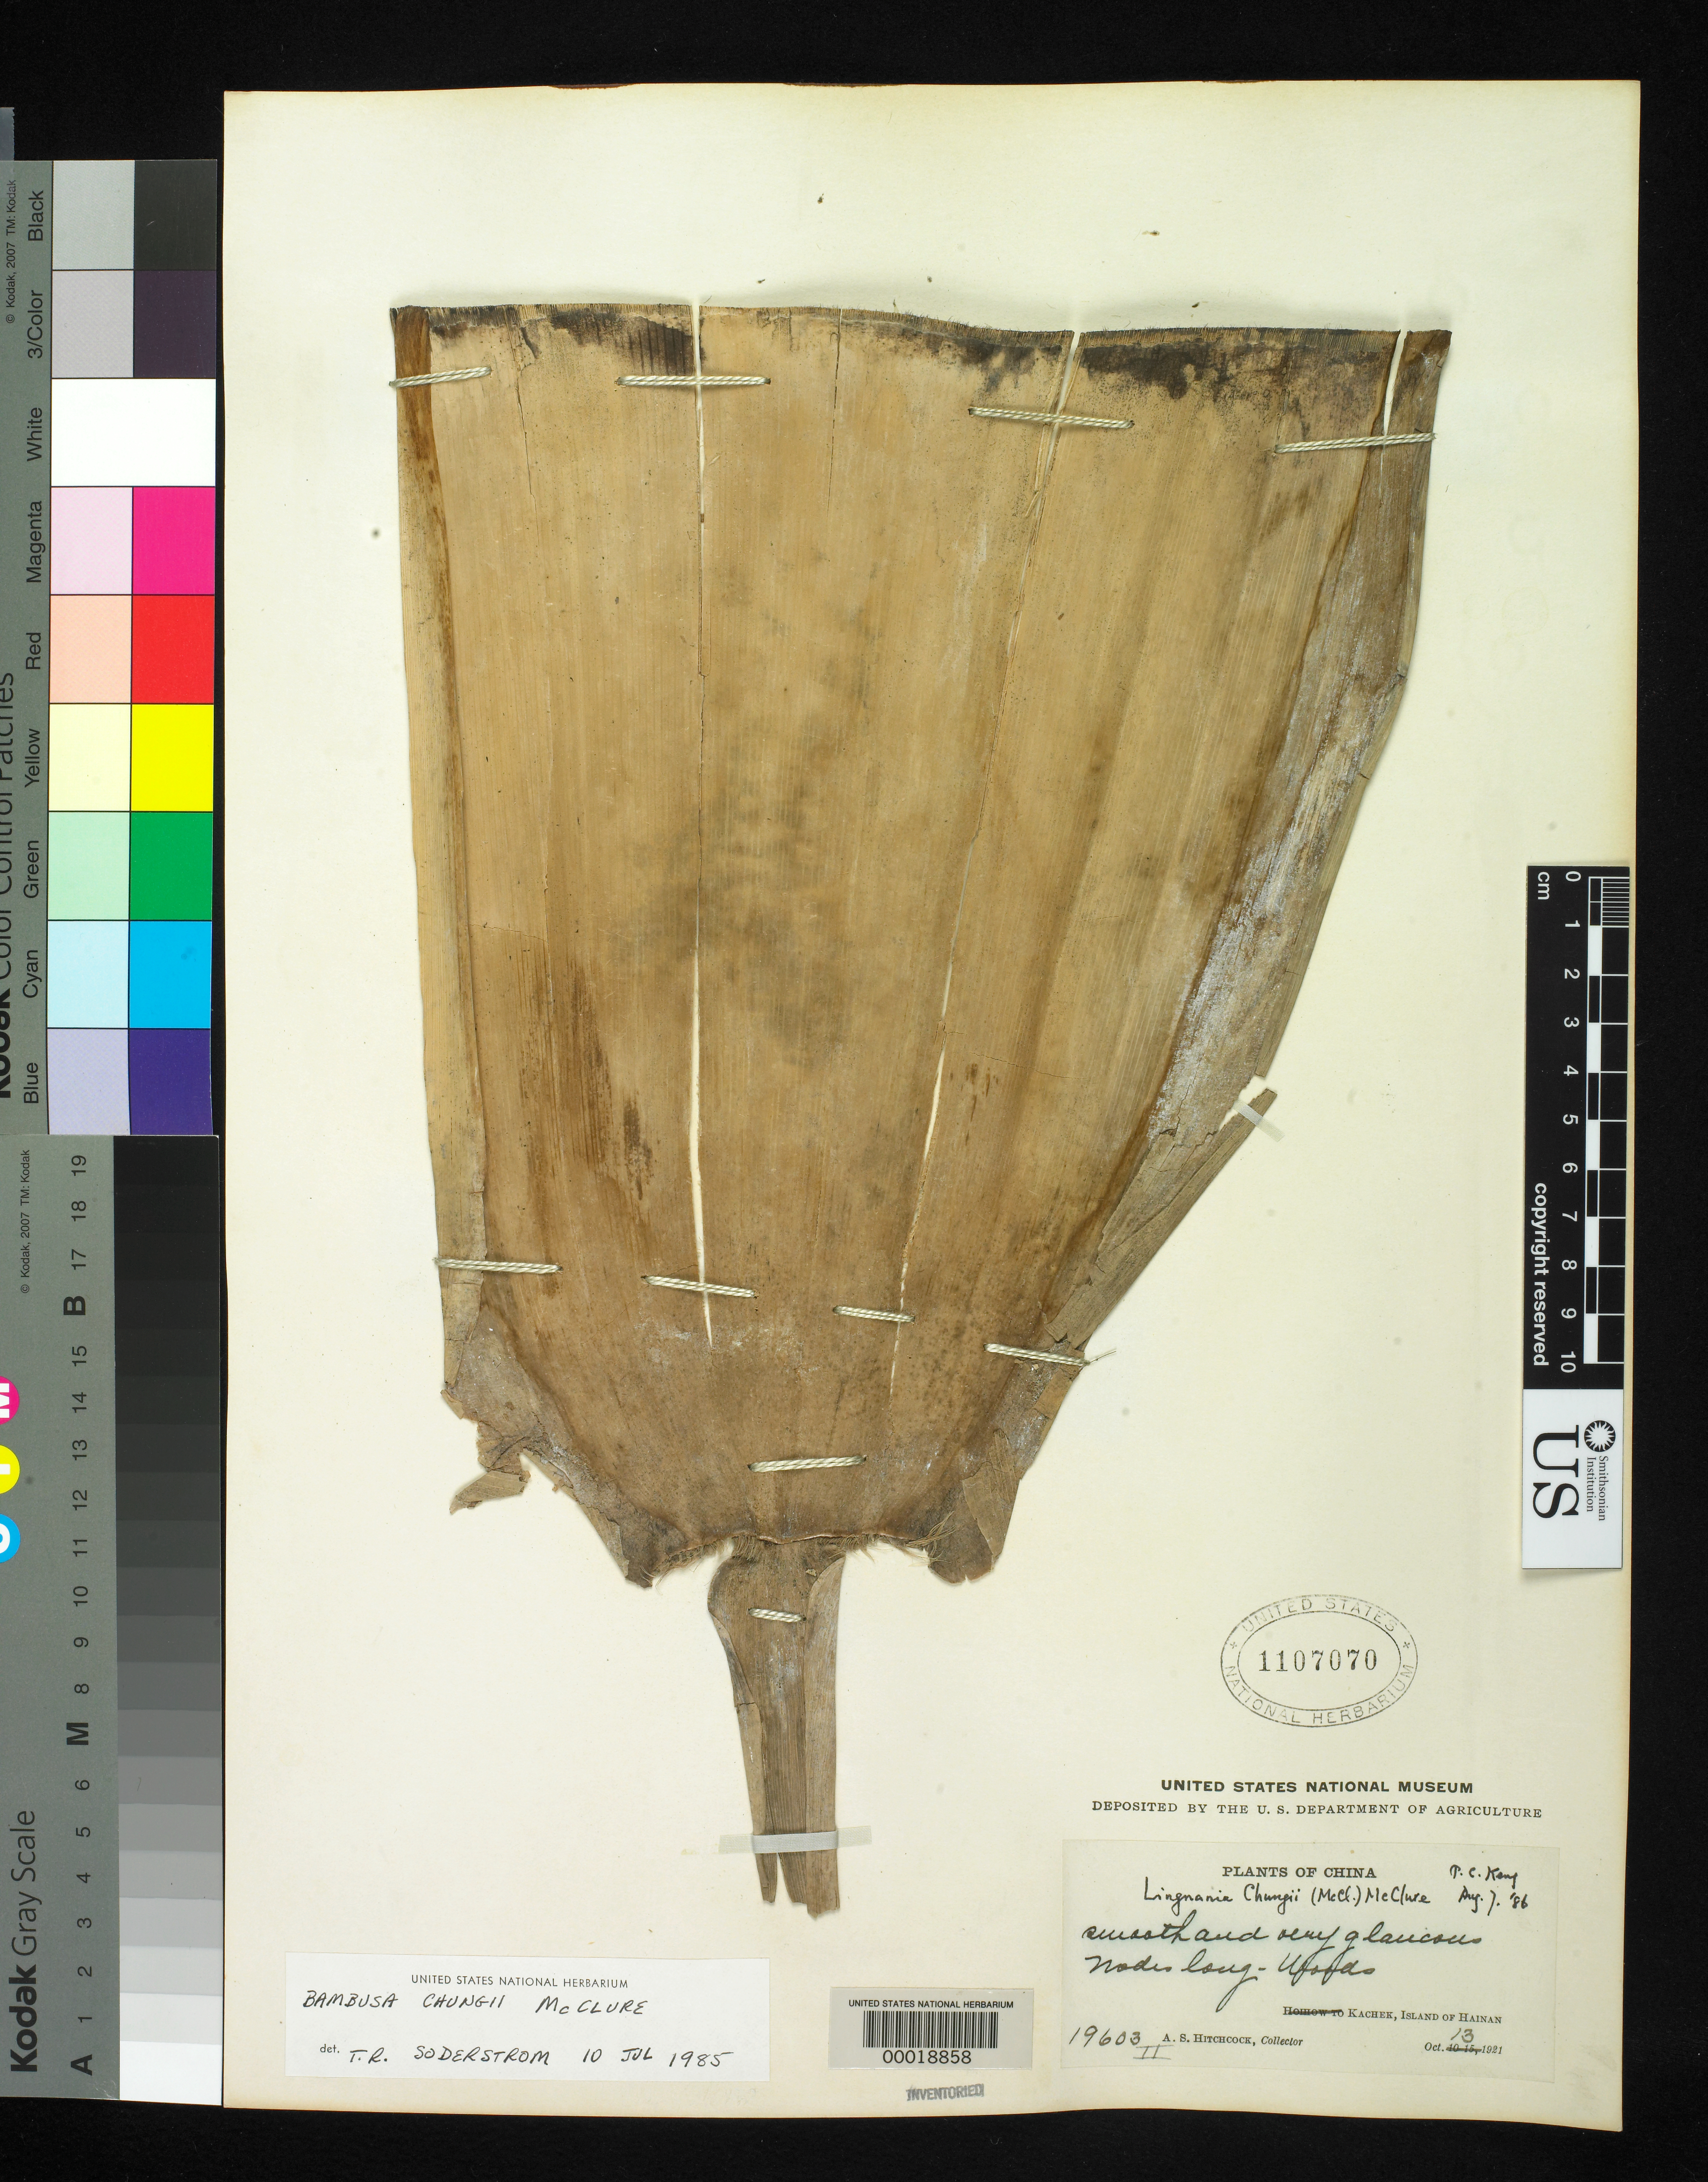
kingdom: Plantae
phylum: Tracheophyta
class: Liliopsida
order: Poales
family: Poaceae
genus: Bambusa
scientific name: Bambusa chungii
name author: McClure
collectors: A. S. Hitchcock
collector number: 19603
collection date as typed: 13 Oct 1921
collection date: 1921-10-13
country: China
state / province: Hainan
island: Hainan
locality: Kachek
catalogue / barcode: US 1107070